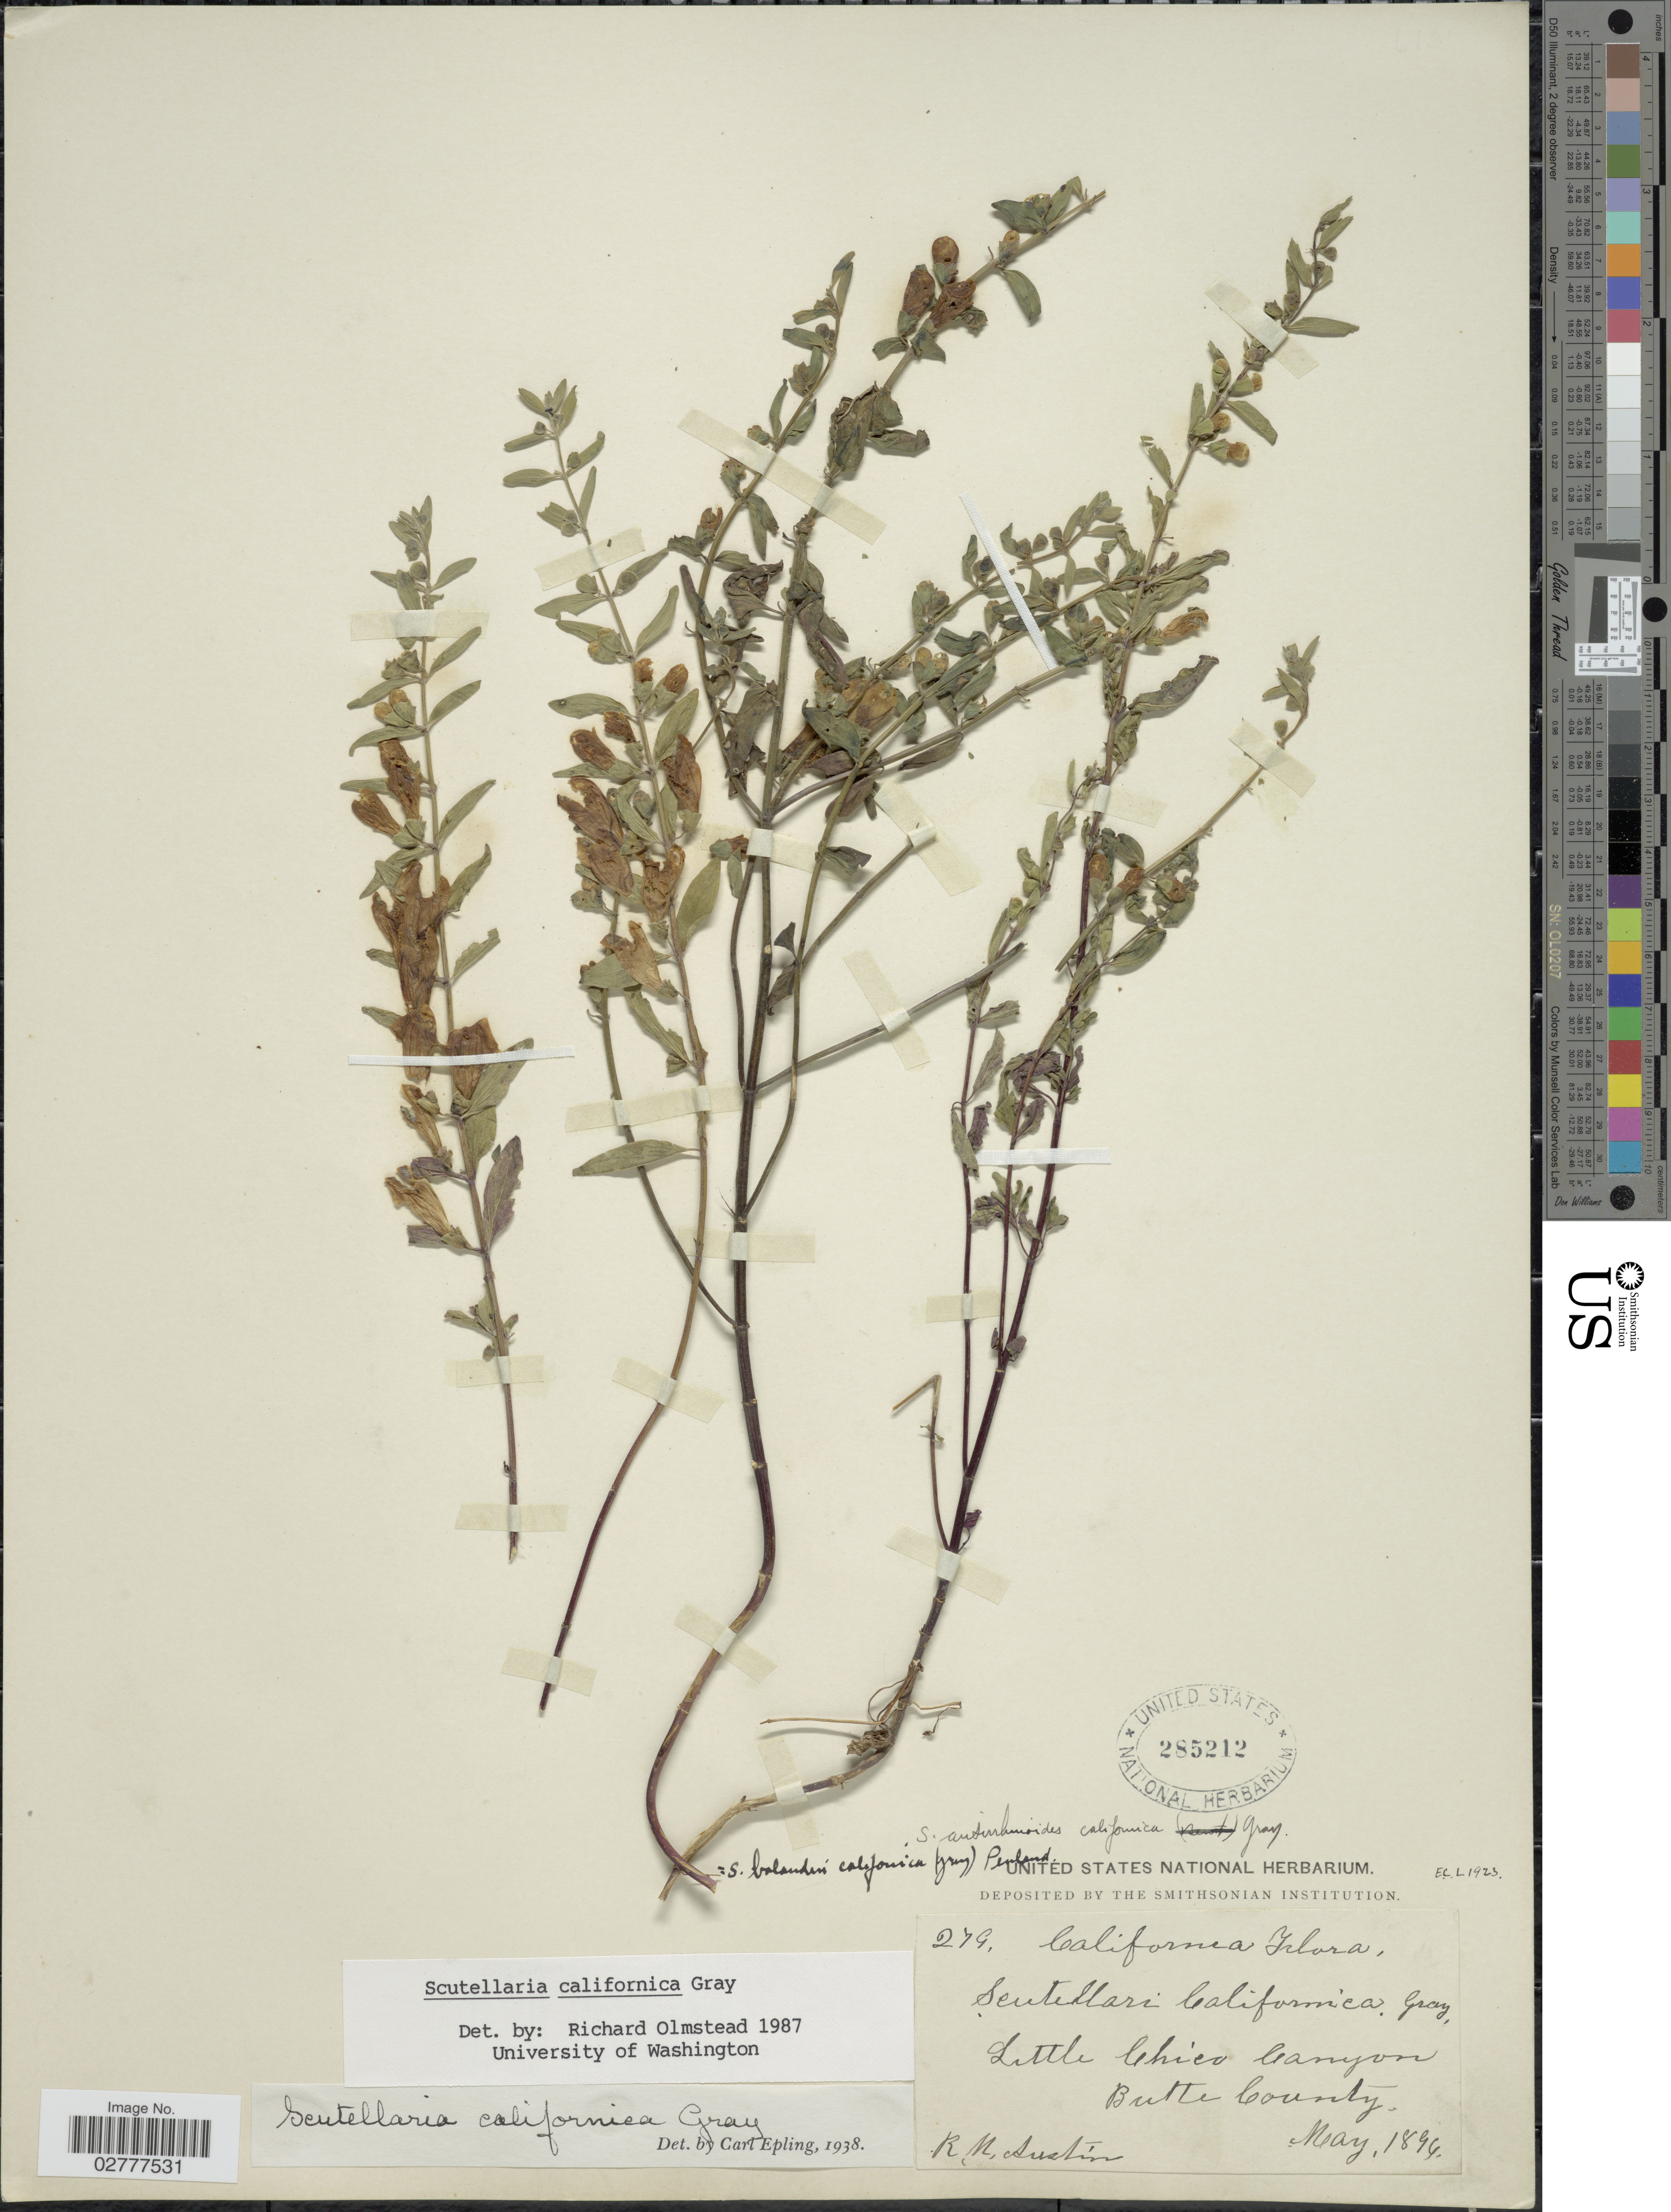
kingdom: Plantae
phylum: Tracheophyta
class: Magnoliopsida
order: Lamiales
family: Lamiaceae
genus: Scutellaria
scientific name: Scutellaria californica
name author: A. Gray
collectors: R. Austin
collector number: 279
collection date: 1894-05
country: United States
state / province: California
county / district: Butte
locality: Little Chico Canyon, Butte County.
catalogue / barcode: US 285212